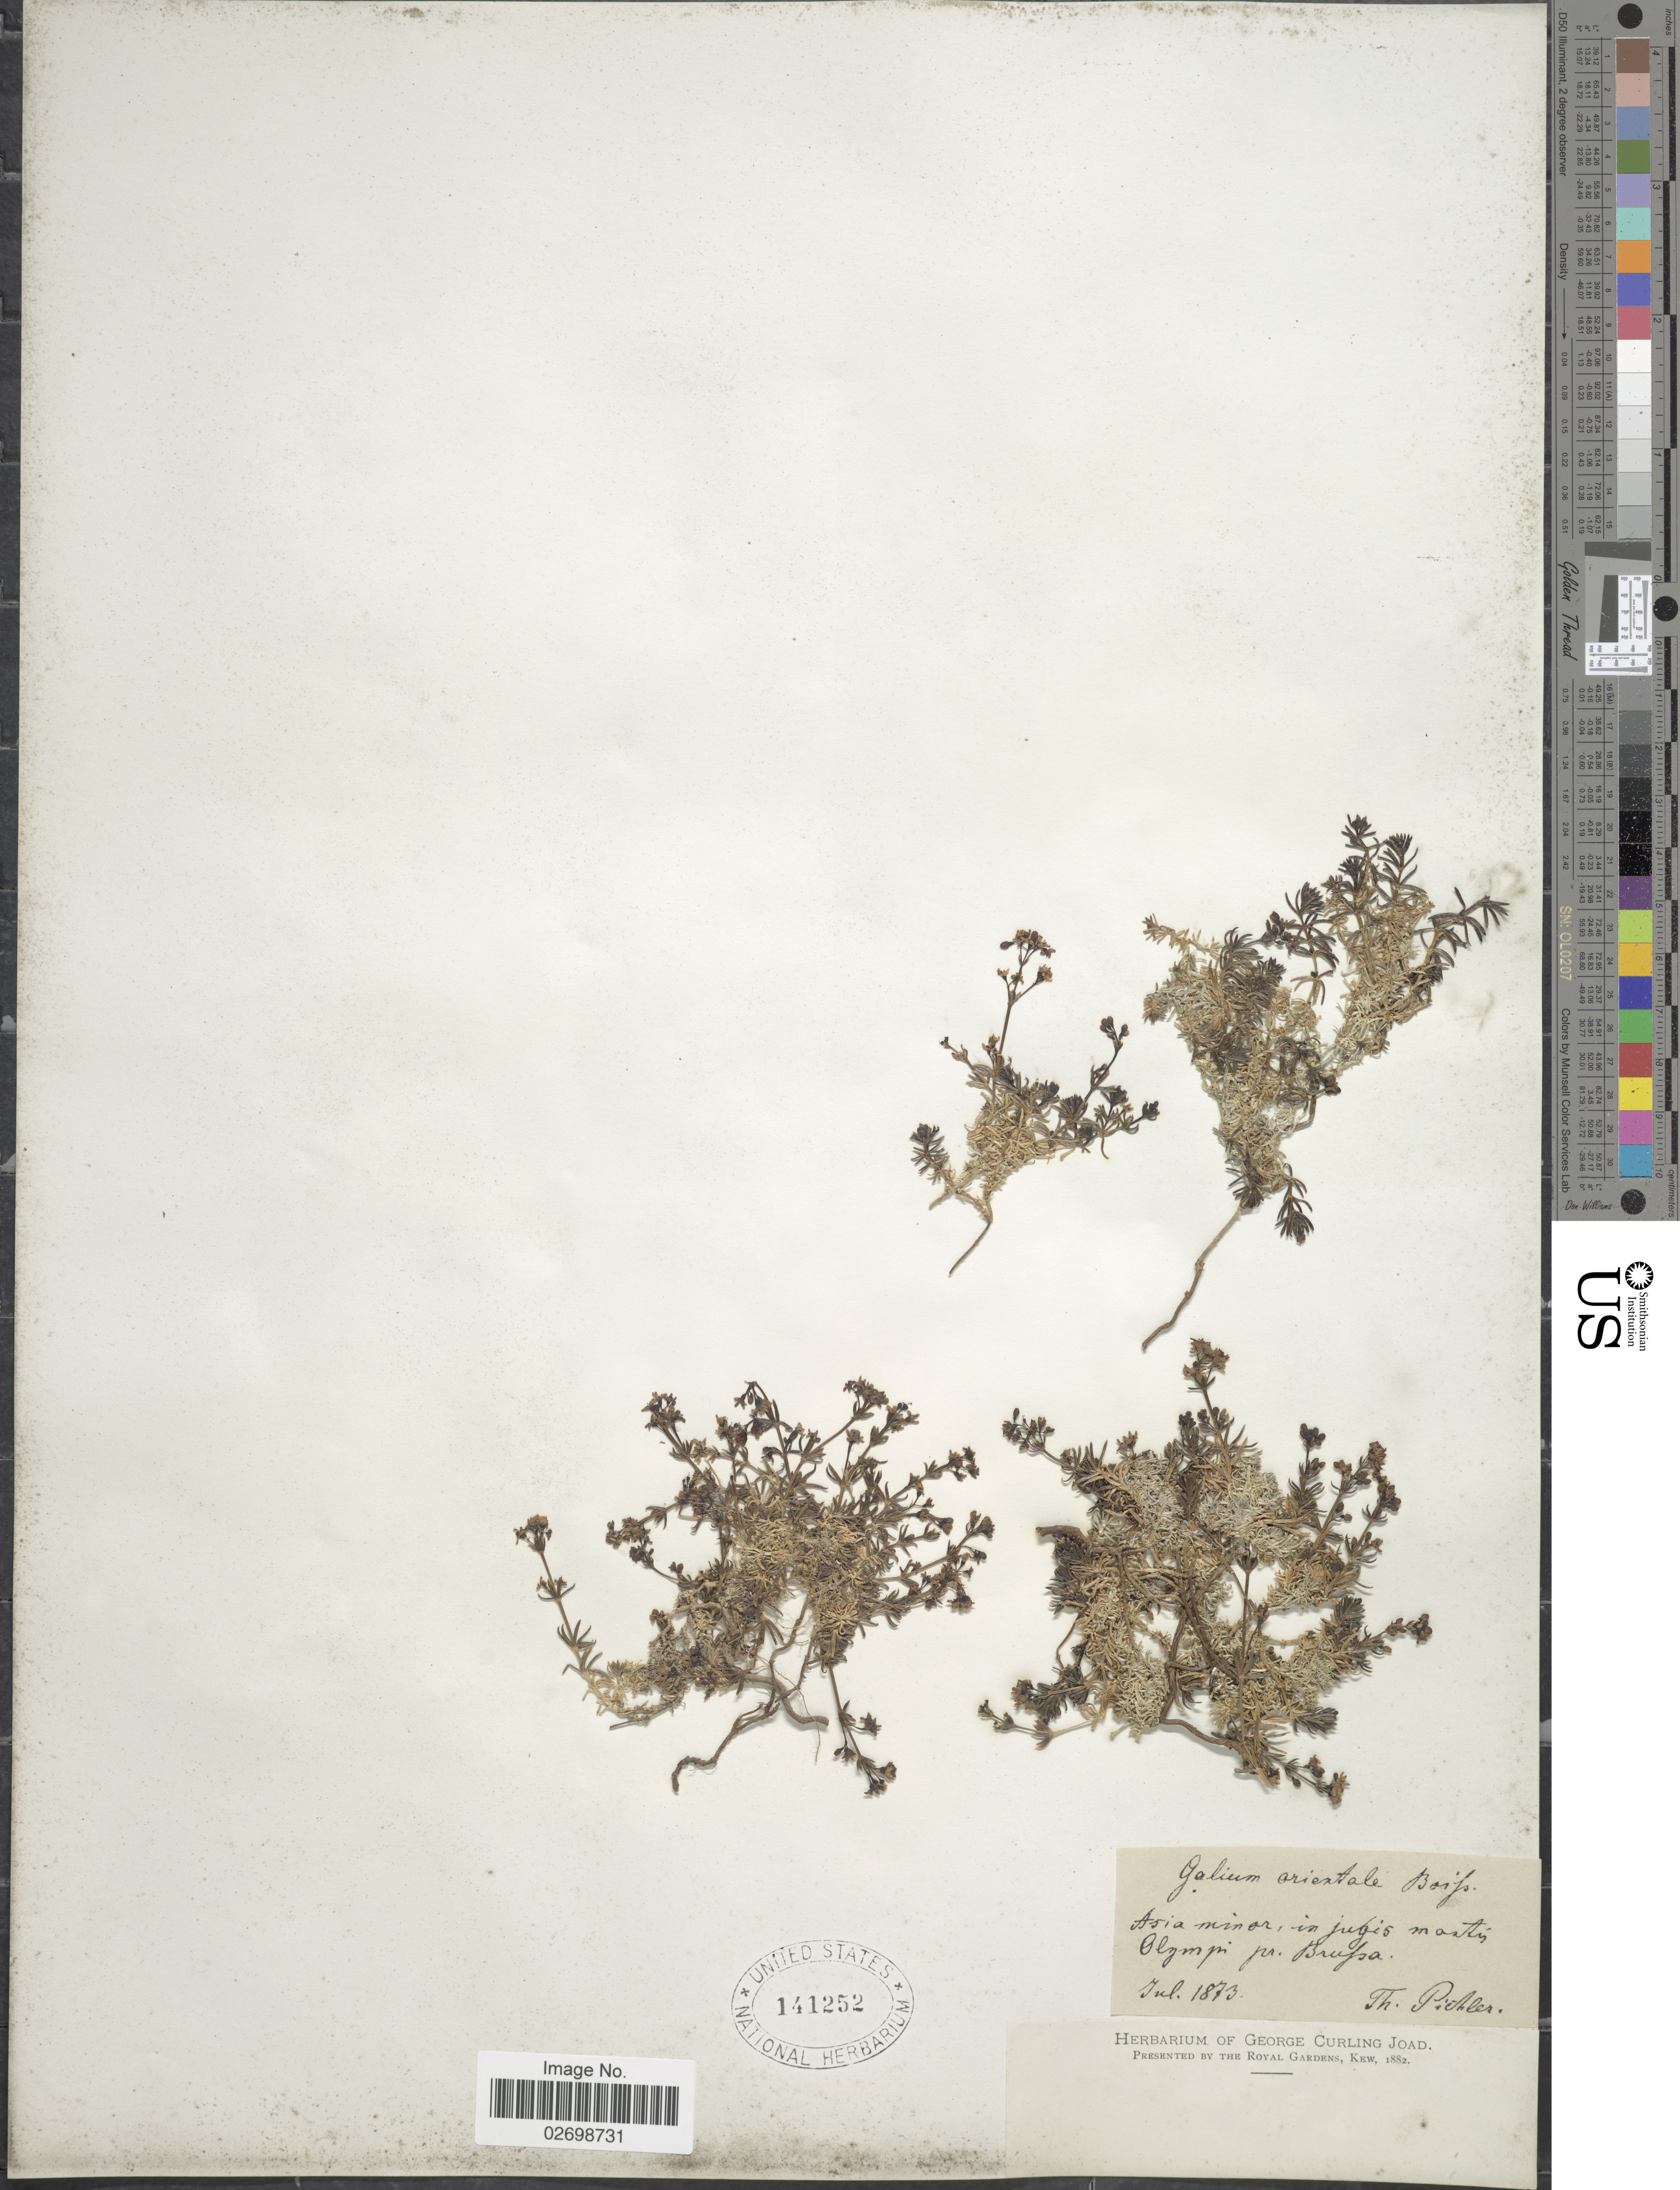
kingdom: Plantae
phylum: Tracheophyta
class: Magnoliopsida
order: Gentianales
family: Rubiaceae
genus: Galium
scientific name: Galium orientale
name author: Boiss.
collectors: T. Pichler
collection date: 1873-07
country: Greece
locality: Asia minor, in jugis montis Olymp. pr. Brupa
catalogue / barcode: US 141252